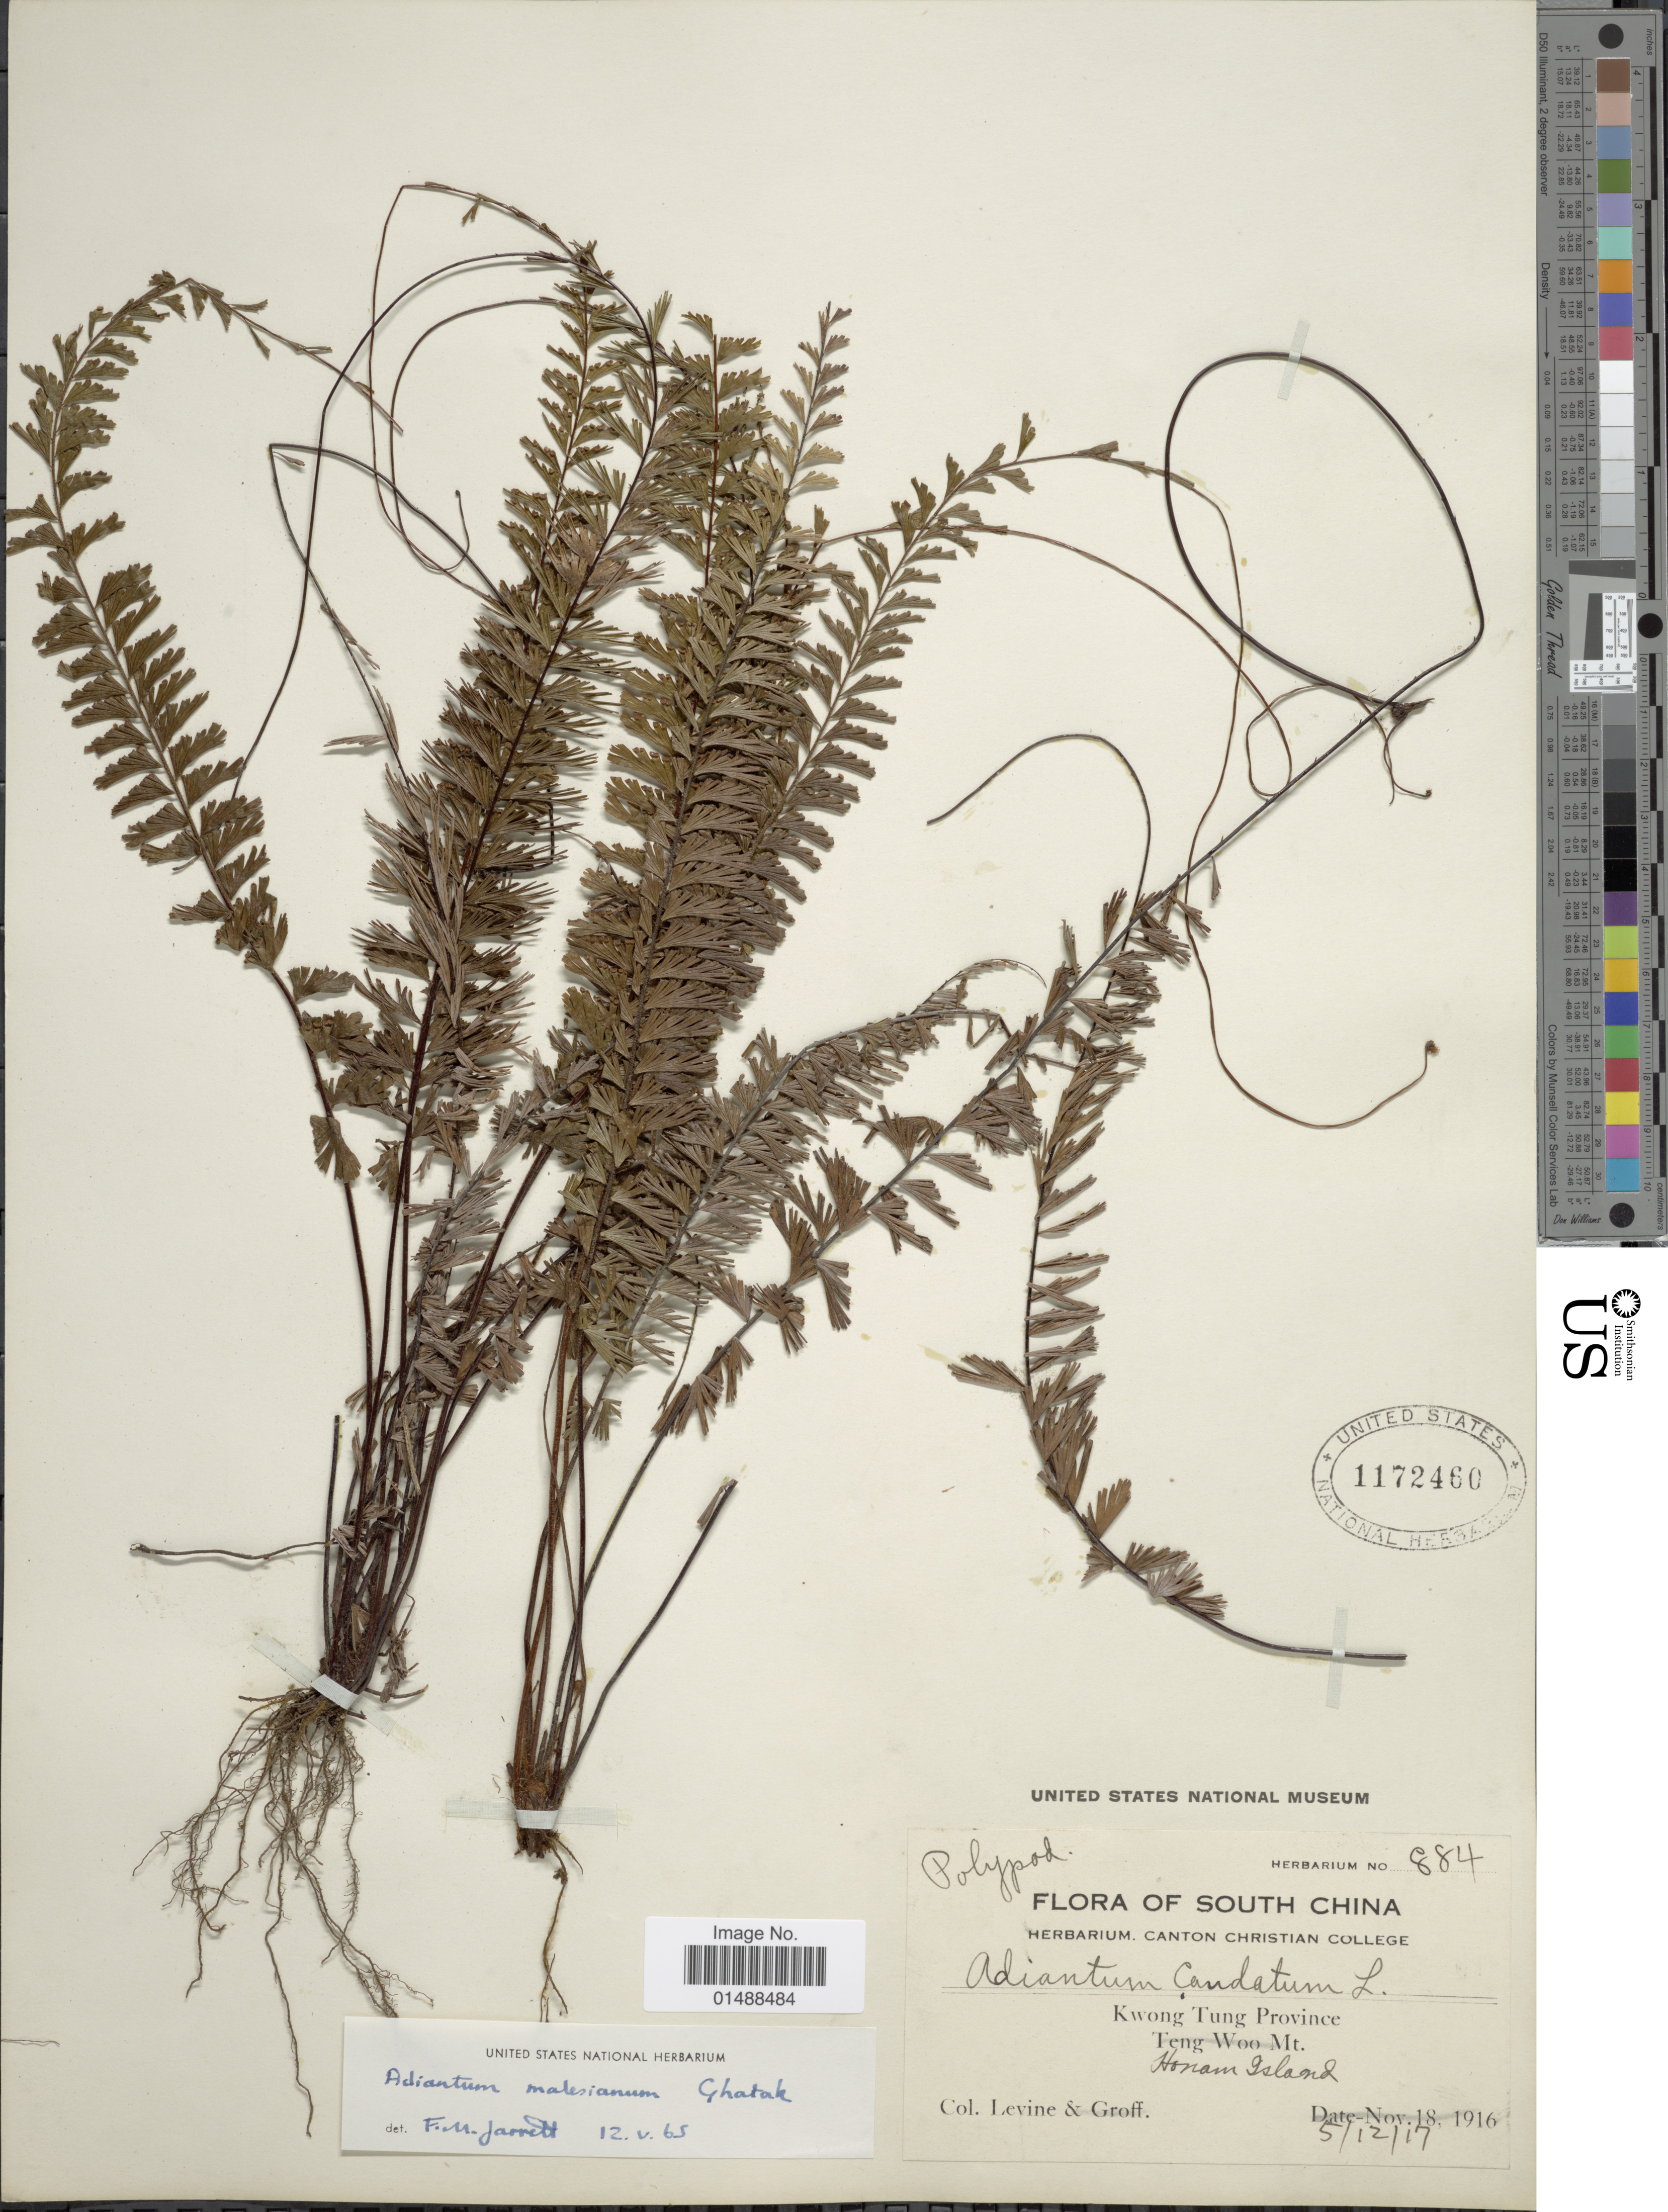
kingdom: Plantae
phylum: Tracheophyta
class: Polypodiopsida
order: Polypodiales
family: Pteridaceae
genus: Adiantum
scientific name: Adiantum malesianum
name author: J. Ghatak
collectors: -. Levine & -- Groff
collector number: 884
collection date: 1917-05-12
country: China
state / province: Guangdong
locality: South China, Kwong Tung Province, Teng Woo Mt., Honam Island.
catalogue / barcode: US 1172460